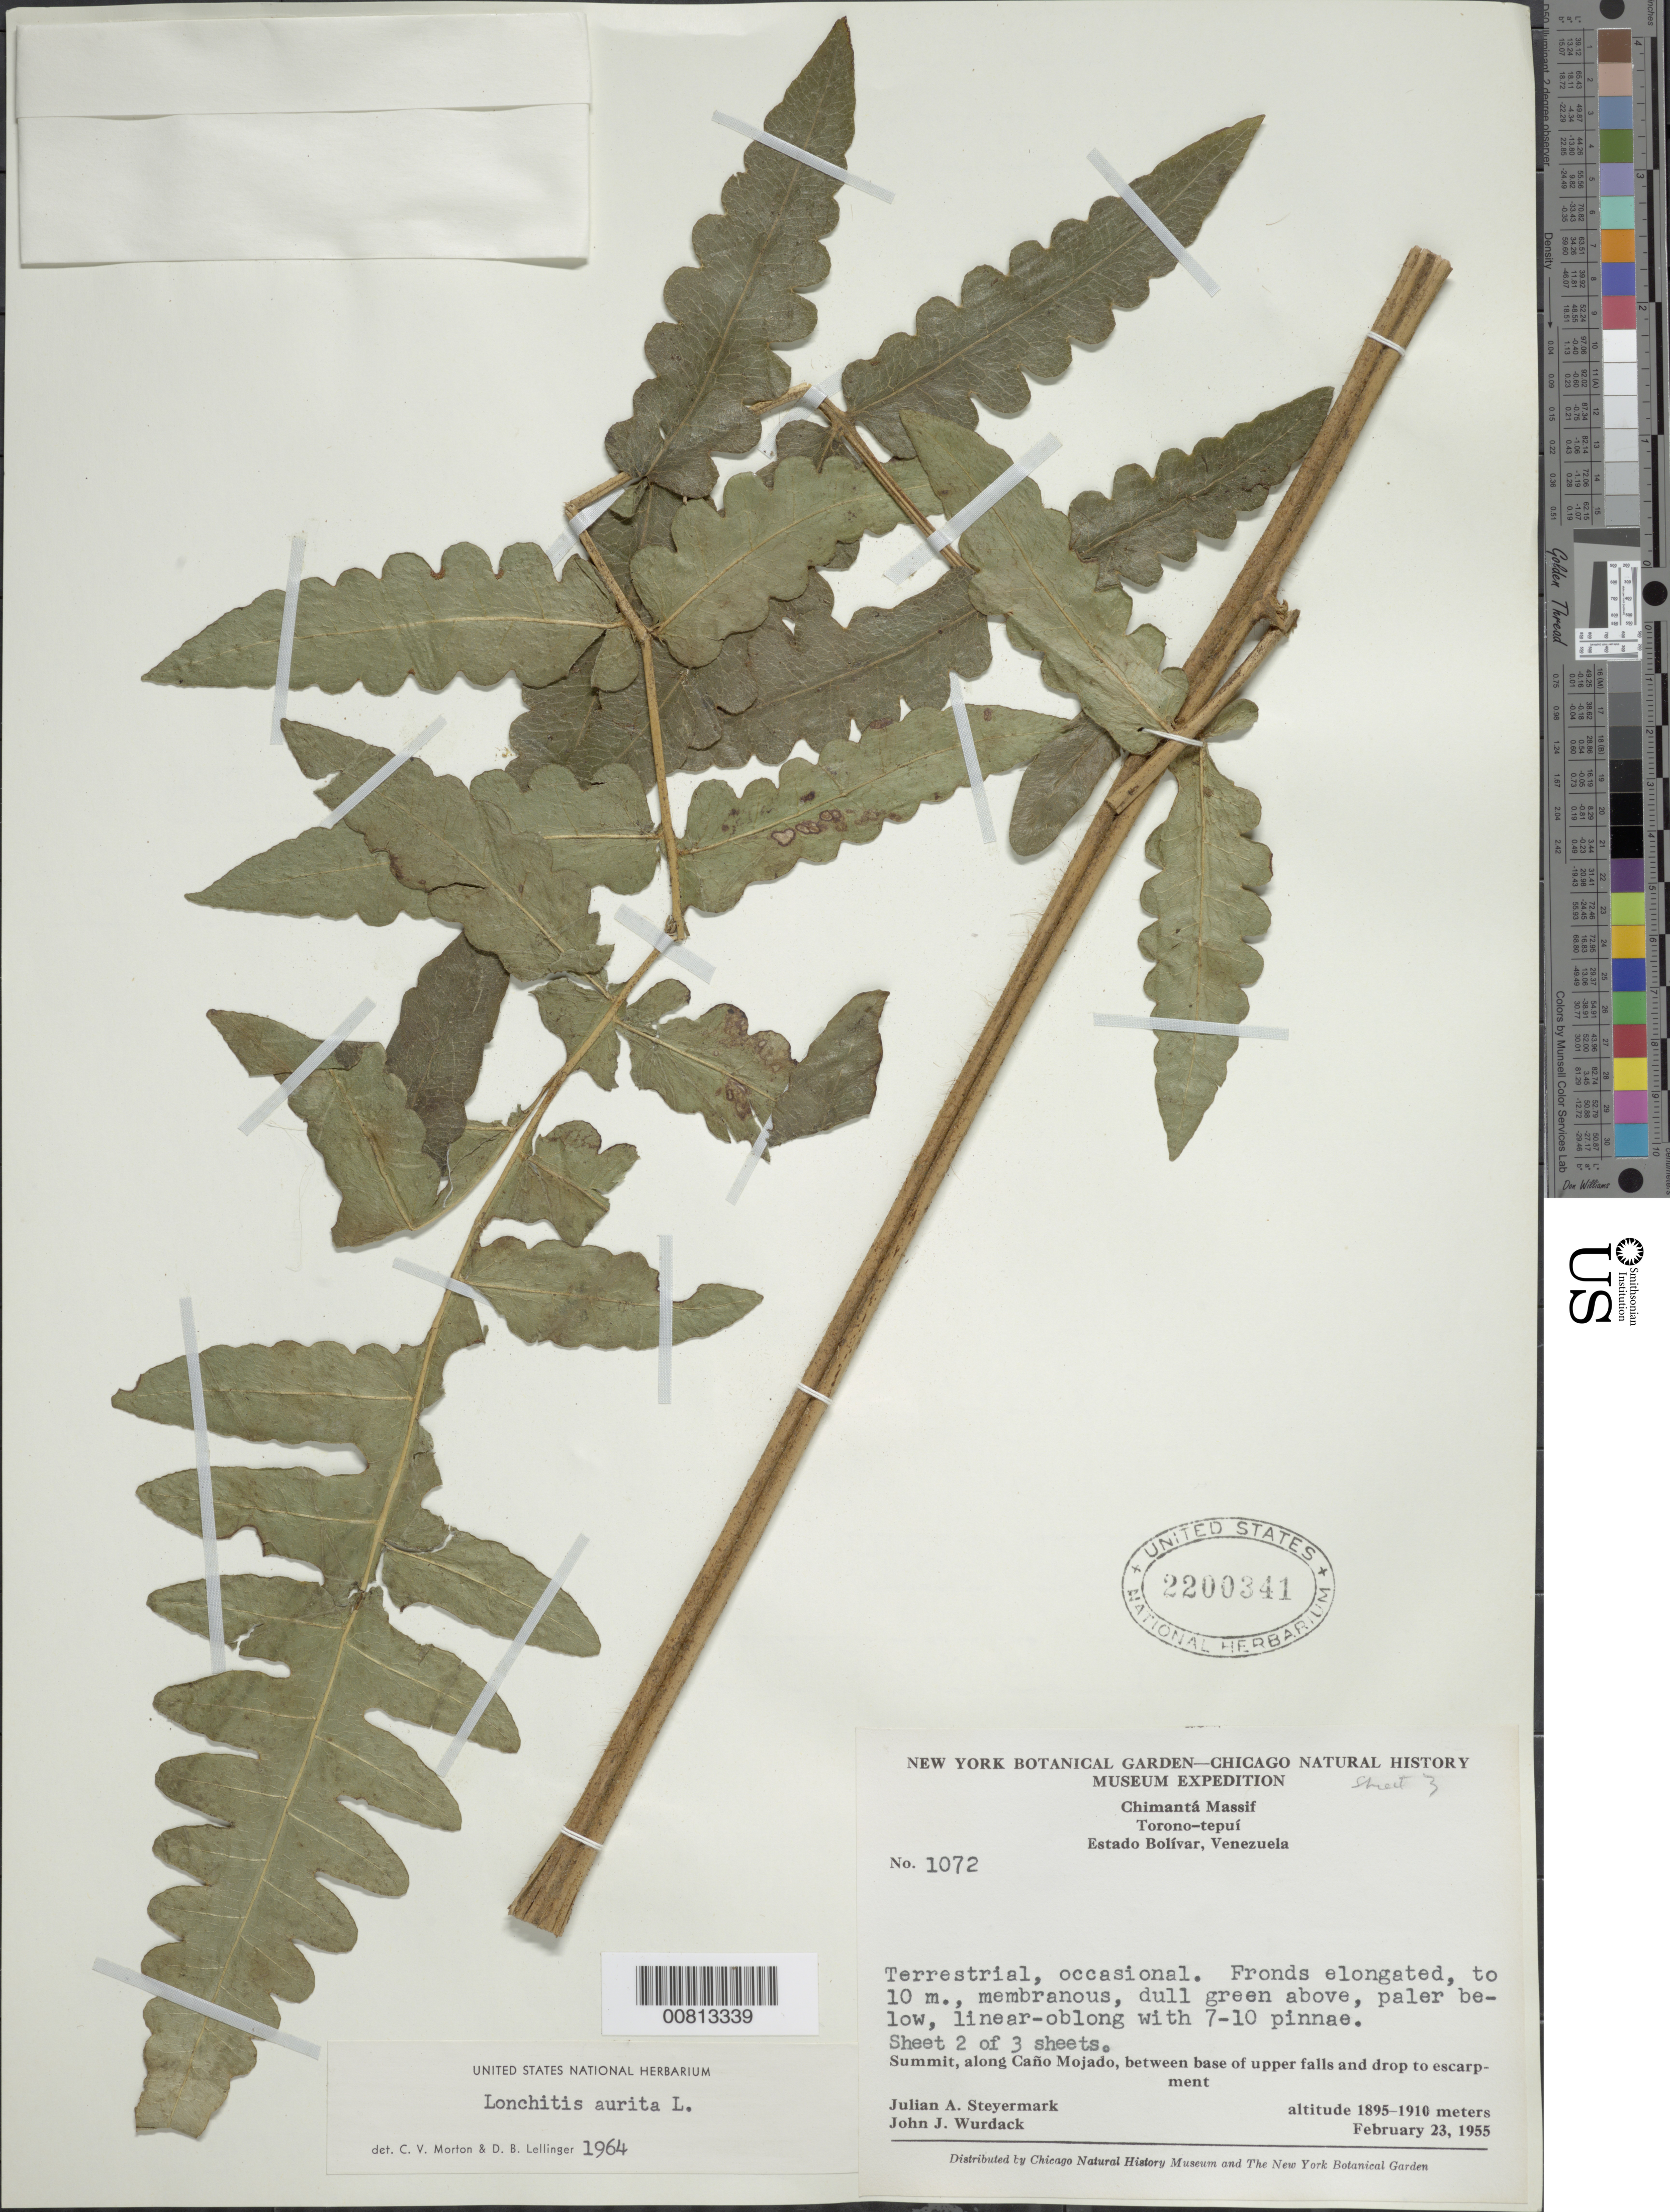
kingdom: Plantae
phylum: Tracheophyta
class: Polypodiopsida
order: Polypodiales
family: Dennstaedtiaceae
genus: Blotiella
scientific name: Blotiella lindeniana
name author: (Hook.) R.M. Tryon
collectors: J. Steyermark & J. J. Wurdack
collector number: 1072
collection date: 1955-02-23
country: Venezuela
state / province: Bolivar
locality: Chimanta Massif, Torono-tepuí, Summit, along Caño Mojado, between base of upper falls and drop to escarpment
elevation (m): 1895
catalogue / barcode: US 2200341